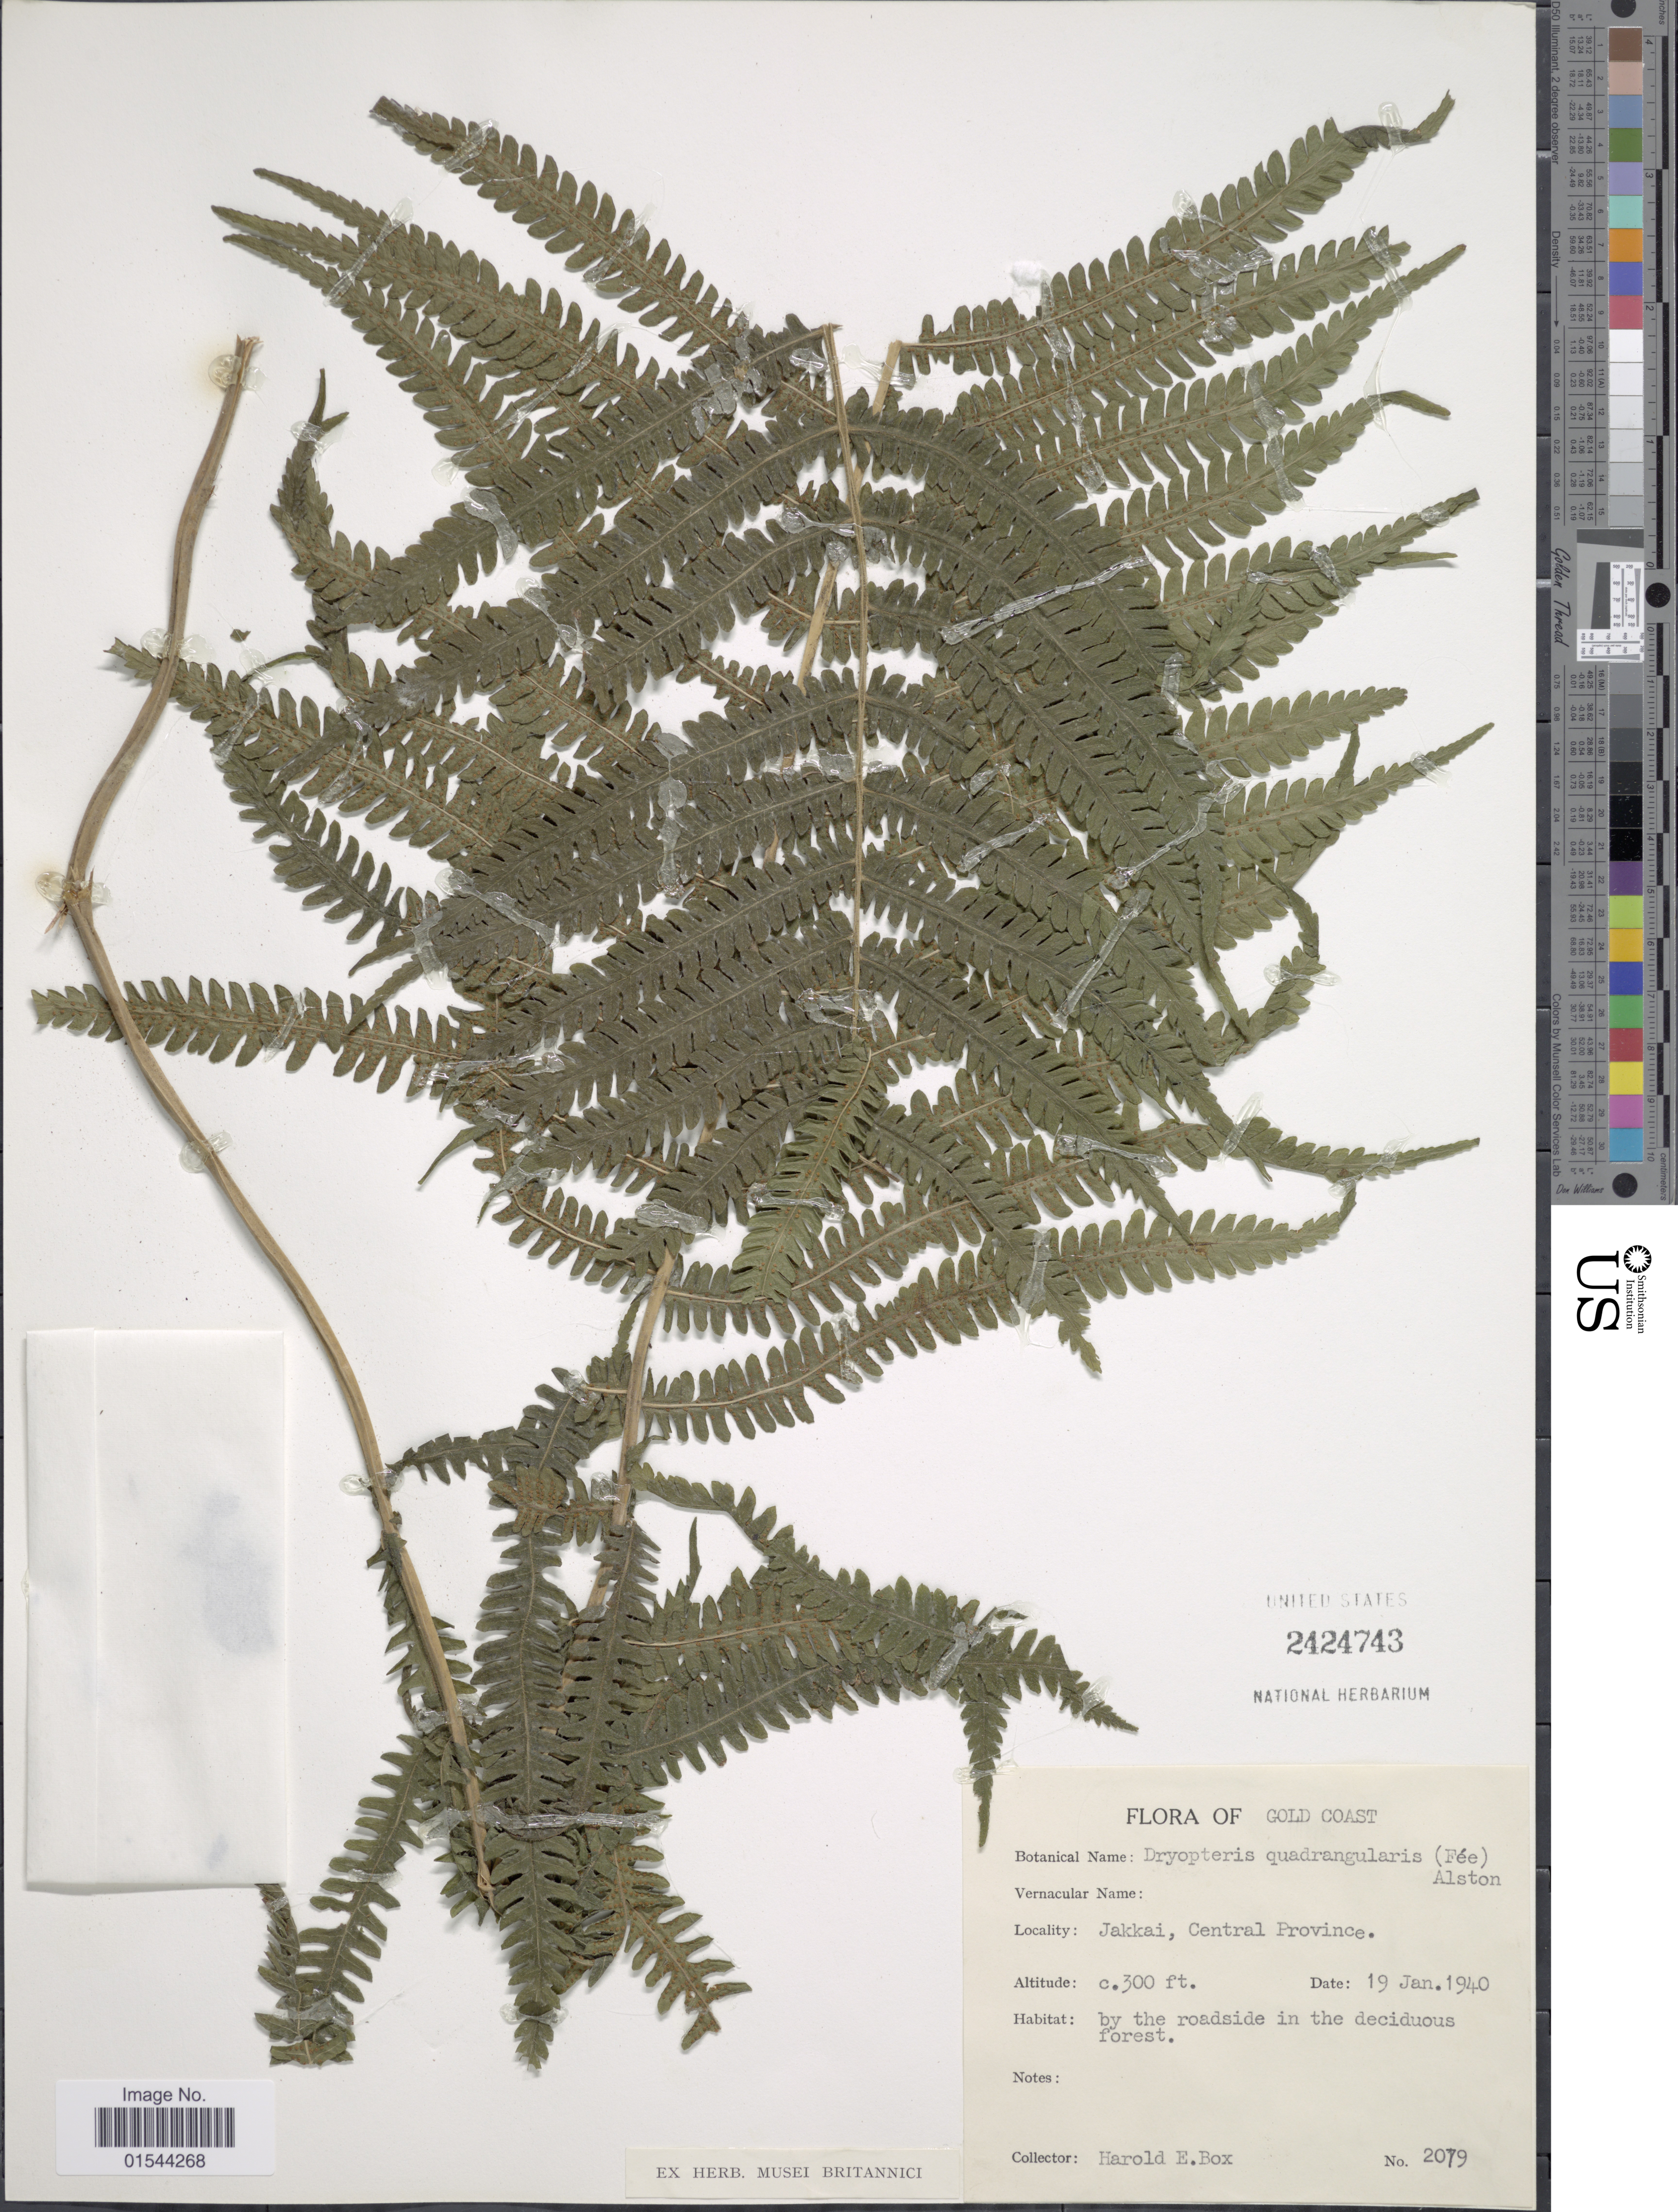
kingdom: Plantae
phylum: Tracheophyta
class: Polypodiopsida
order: Polypodiales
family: Thelypteridaceae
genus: Christella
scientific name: Christella hispidula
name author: (Decne.) Holttum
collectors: H. E. Box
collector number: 2079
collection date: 1940-01-19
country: Ghana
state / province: Central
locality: Gold Coast, Jakkai, Central Province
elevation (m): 91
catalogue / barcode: US 2424743